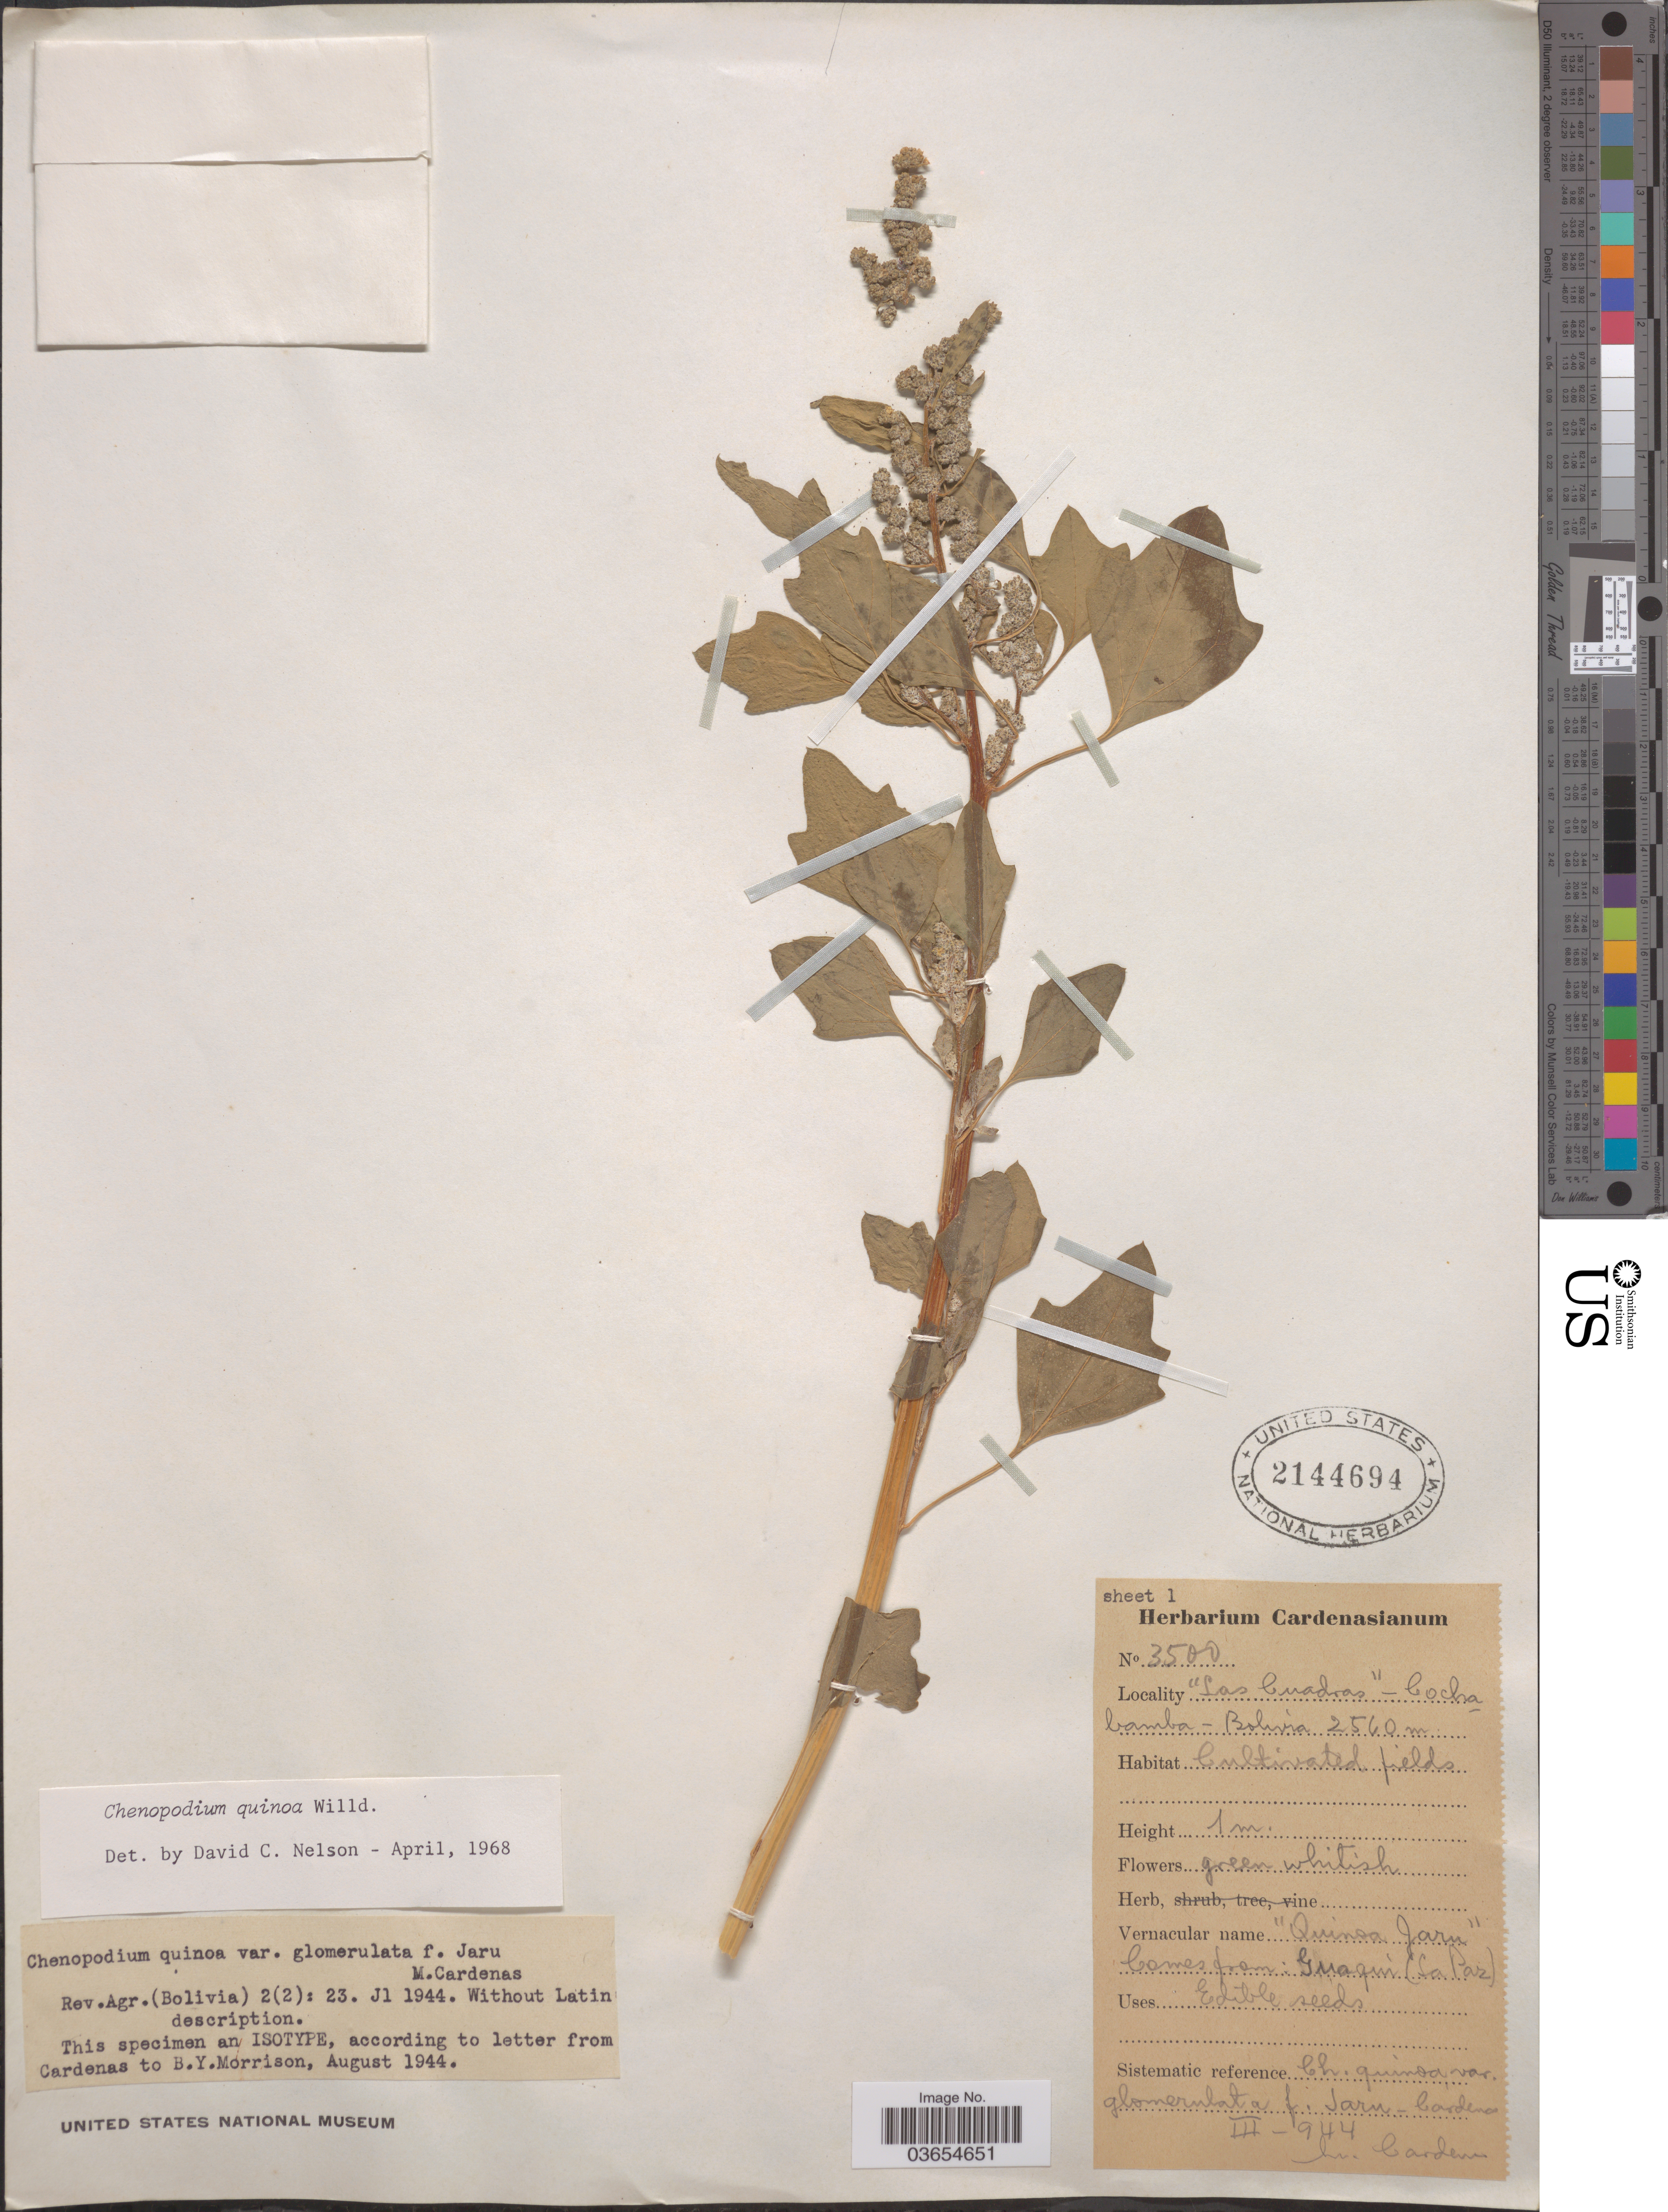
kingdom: Plantae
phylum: Tracheophyta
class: Magnoliopsida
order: Caryophyllales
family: Amaranthaceae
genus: Chenopodium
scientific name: Chenopodium quinoa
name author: Willd.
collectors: M. Cárdenas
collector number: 3500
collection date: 1944-03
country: Bolivia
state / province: Cochabamba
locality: Las Cuadras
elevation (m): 2560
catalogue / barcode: US 2144694